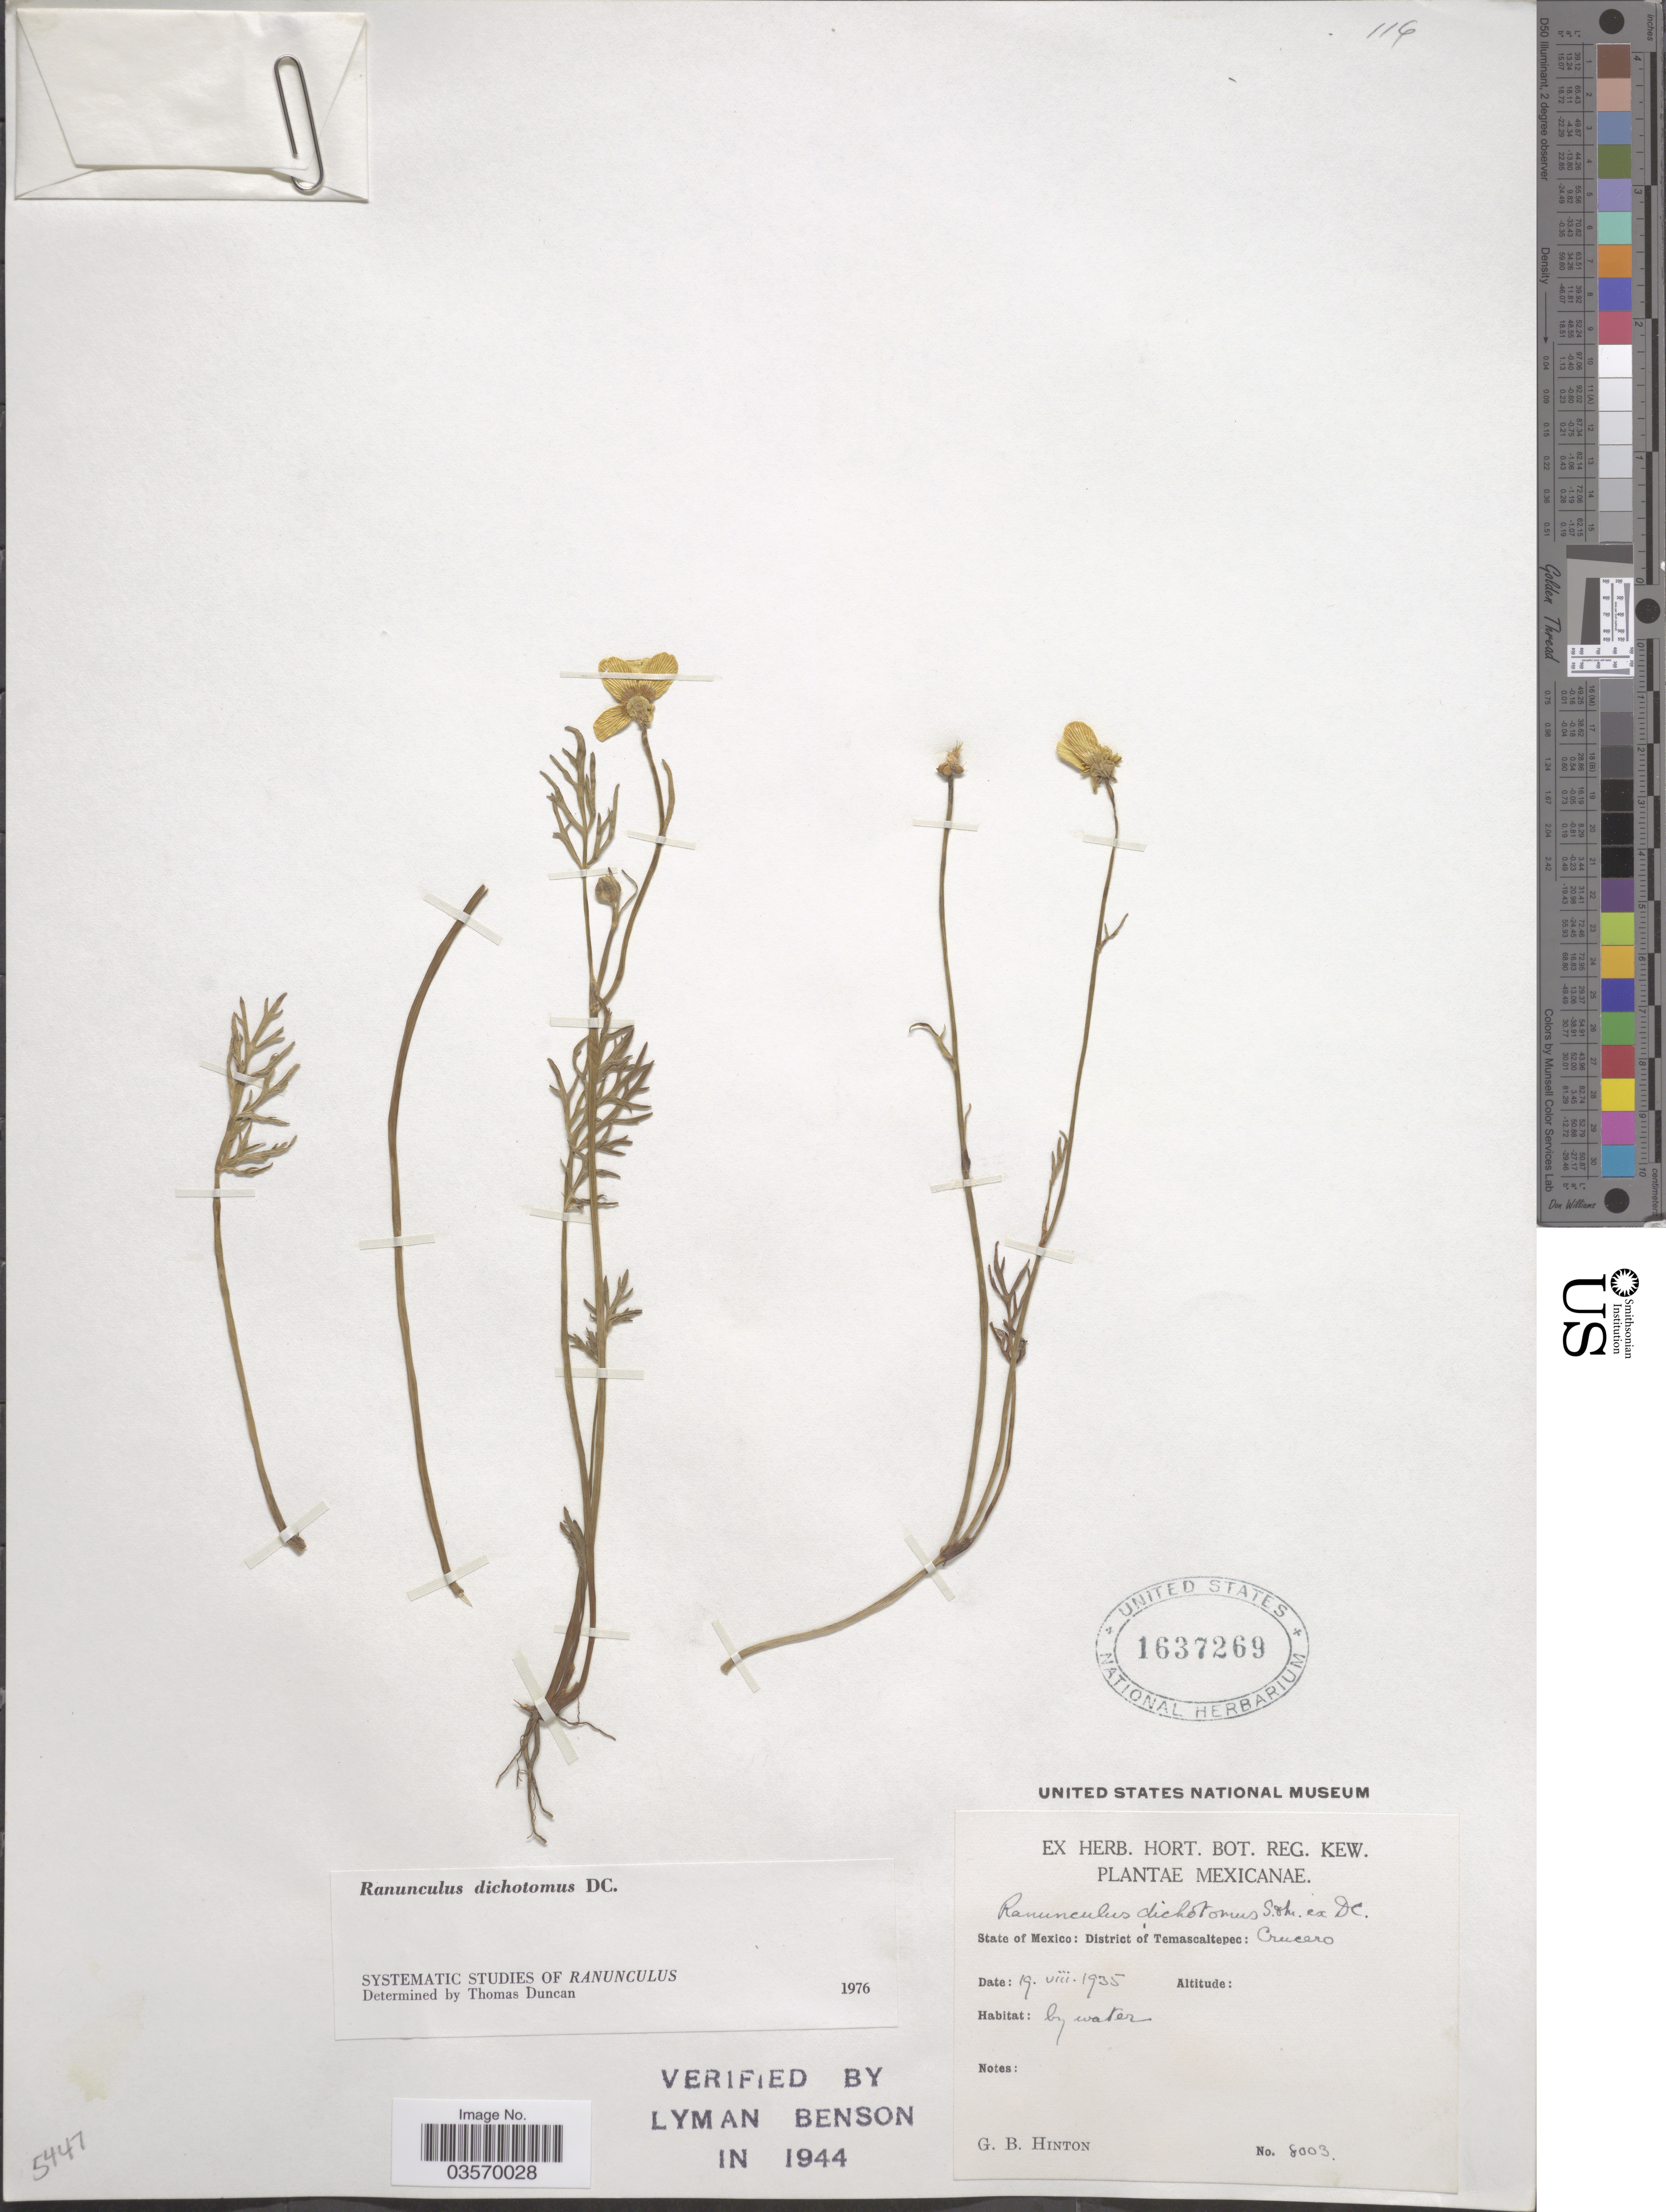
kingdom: Plantae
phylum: Tracheophyta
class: Magnoliopsida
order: Ranunculales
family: Ranunculaceae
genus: Ranunculus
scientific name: Ranunculus dichotomus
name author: Moc. & Sessé ex DC.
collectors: G. B. Hinton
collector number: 8003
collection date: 1935-08-19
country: Mexico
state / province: México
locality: District of Temascaltepec: Crucero.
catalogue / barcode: US 1637269